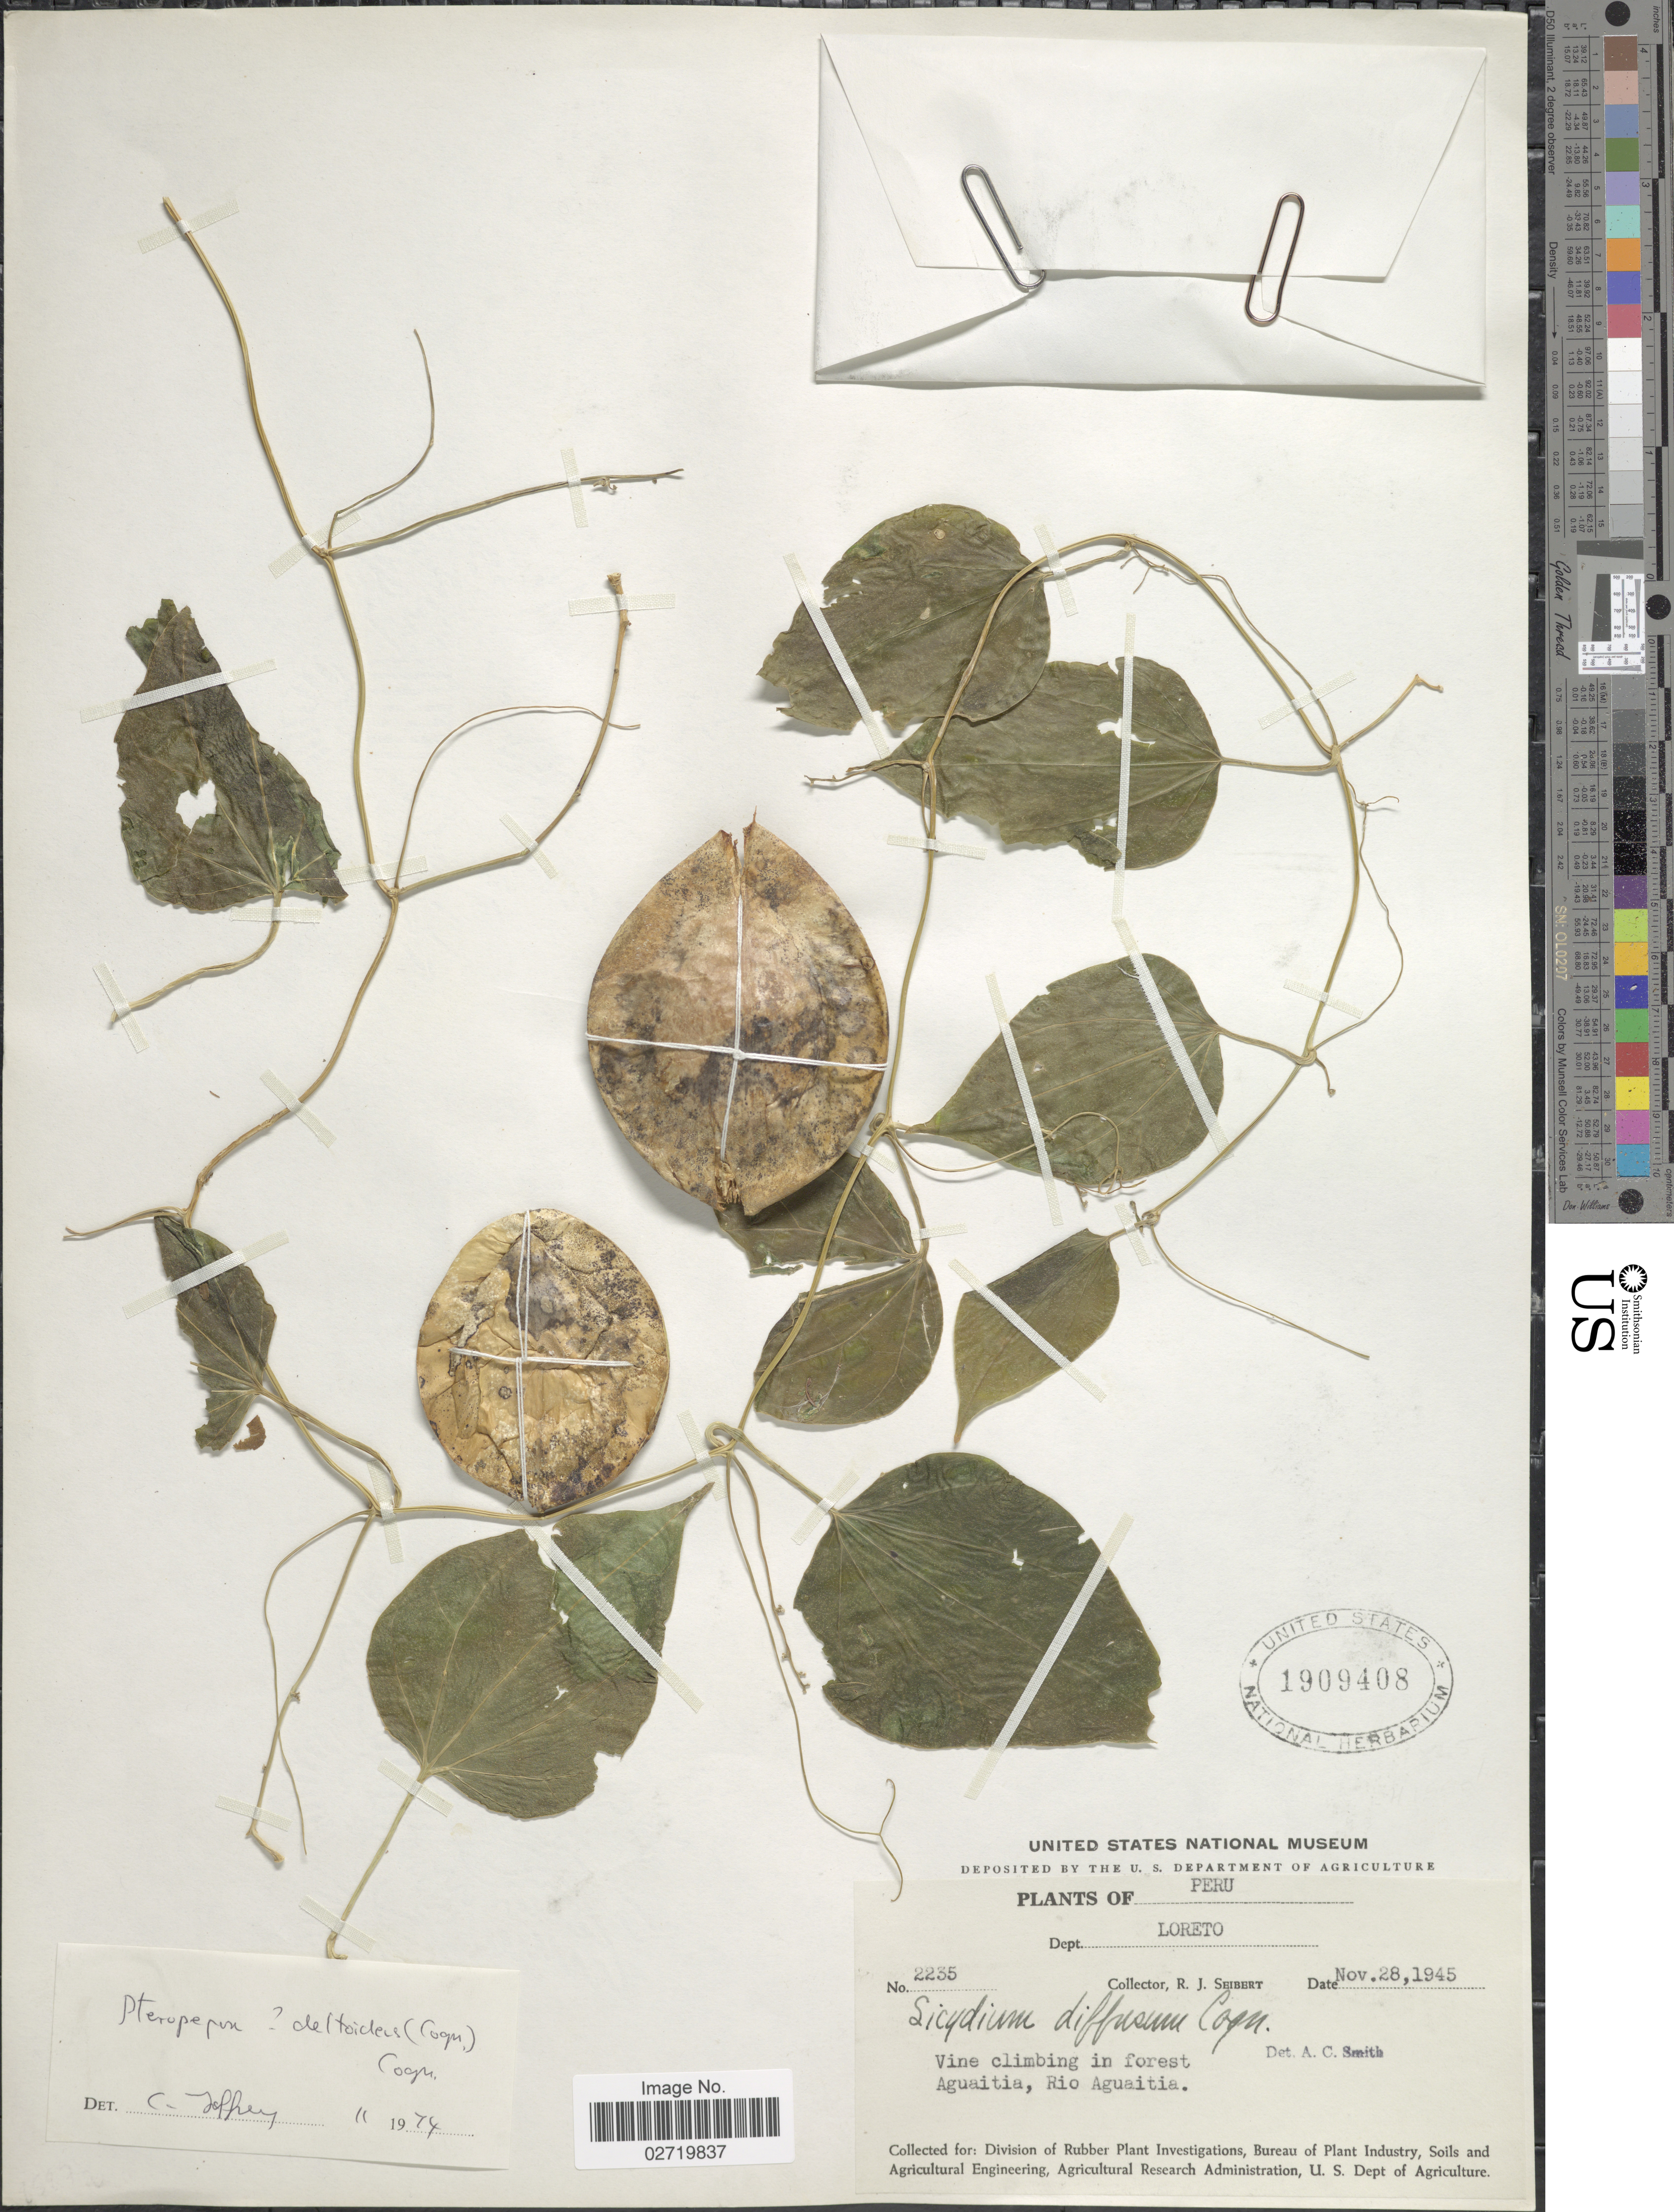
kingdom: Plantae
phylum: Tracheophyta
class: Magnoliopsida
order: Cucurbitales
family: Cucurbitaceae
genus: Pteropepon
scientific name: Pteropepon deltoideus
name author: Cogn.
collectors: R. J. Seibert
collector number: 2235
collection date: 1945-11-28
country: Peru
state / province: Loreto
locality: Dept. Loreto. Aguaitia, Rio Aguaitia.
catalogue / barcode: US 1909408